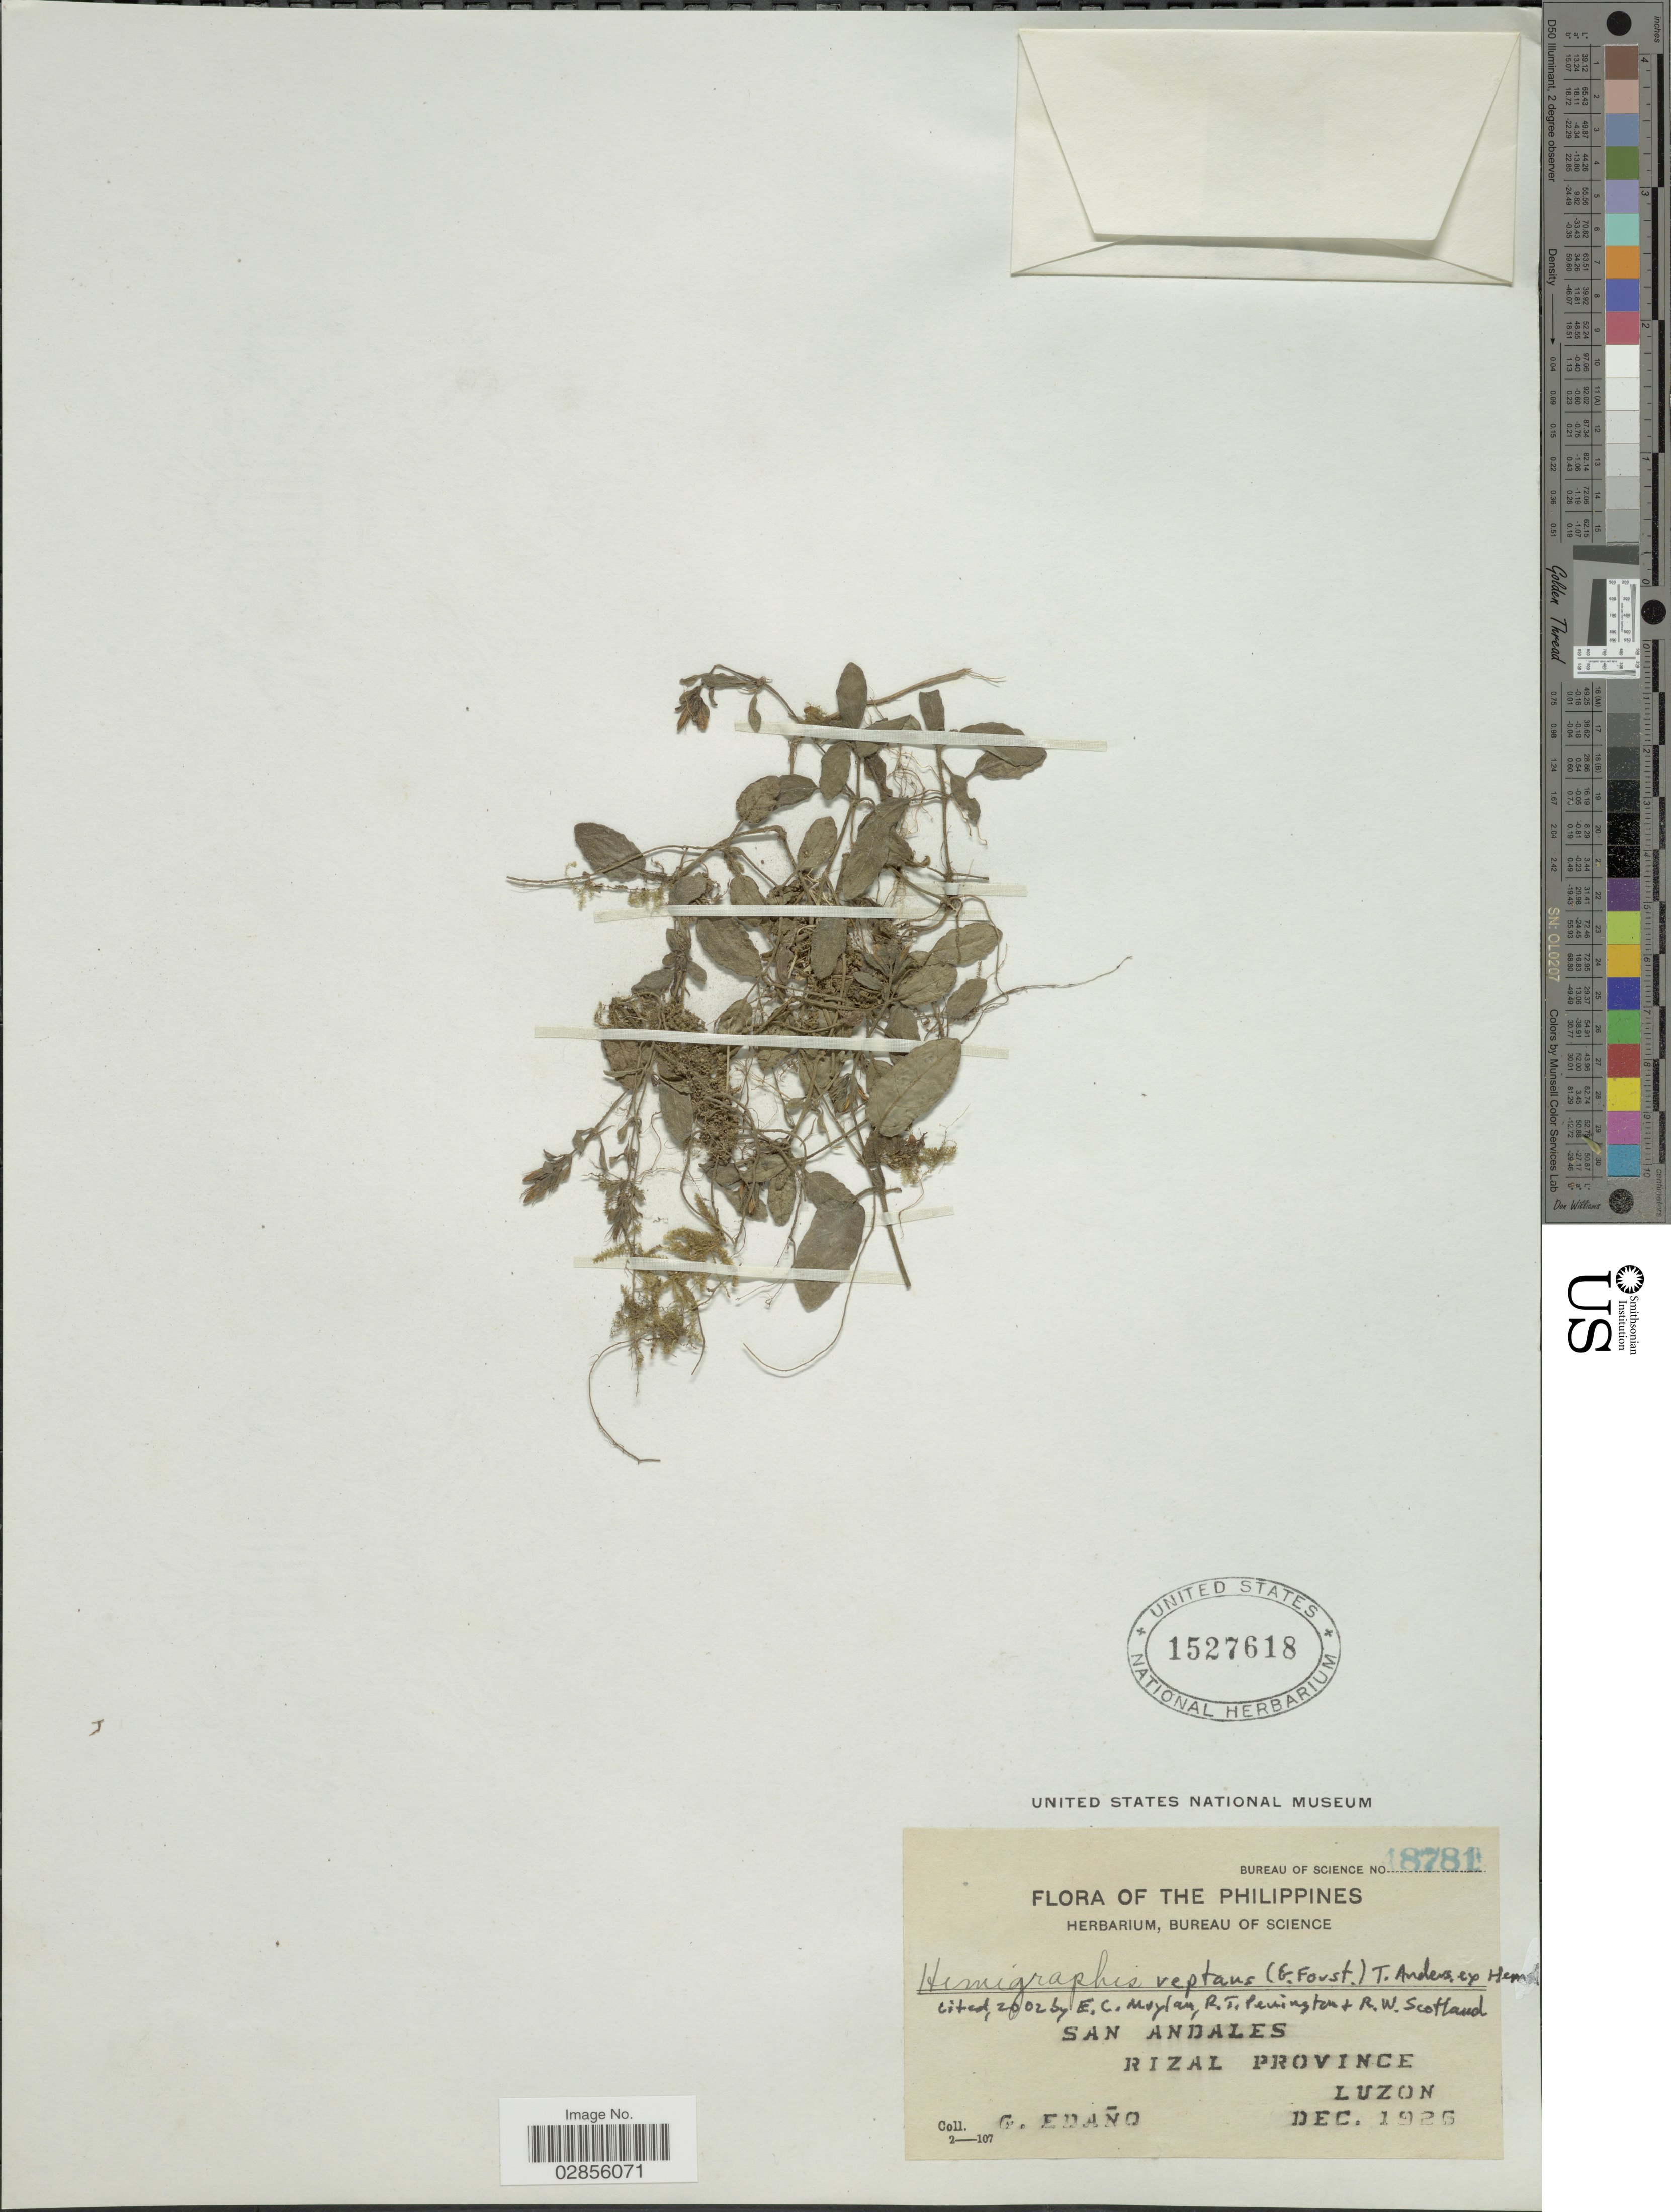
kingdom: Plantae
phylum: Tracheophyta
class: Magnoliopsida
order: Lamiales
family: Acanthaceae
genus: Hemigraphis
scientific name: Hemigraphis reptans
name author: (G. Forst.) T. Anderson ex Hemsl.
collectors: G. Edaño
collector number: Bureau of Science 48781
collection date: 1938-12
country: Philippines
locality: San Andales. Rizal Province. Luzon.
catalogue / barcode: US 1527618